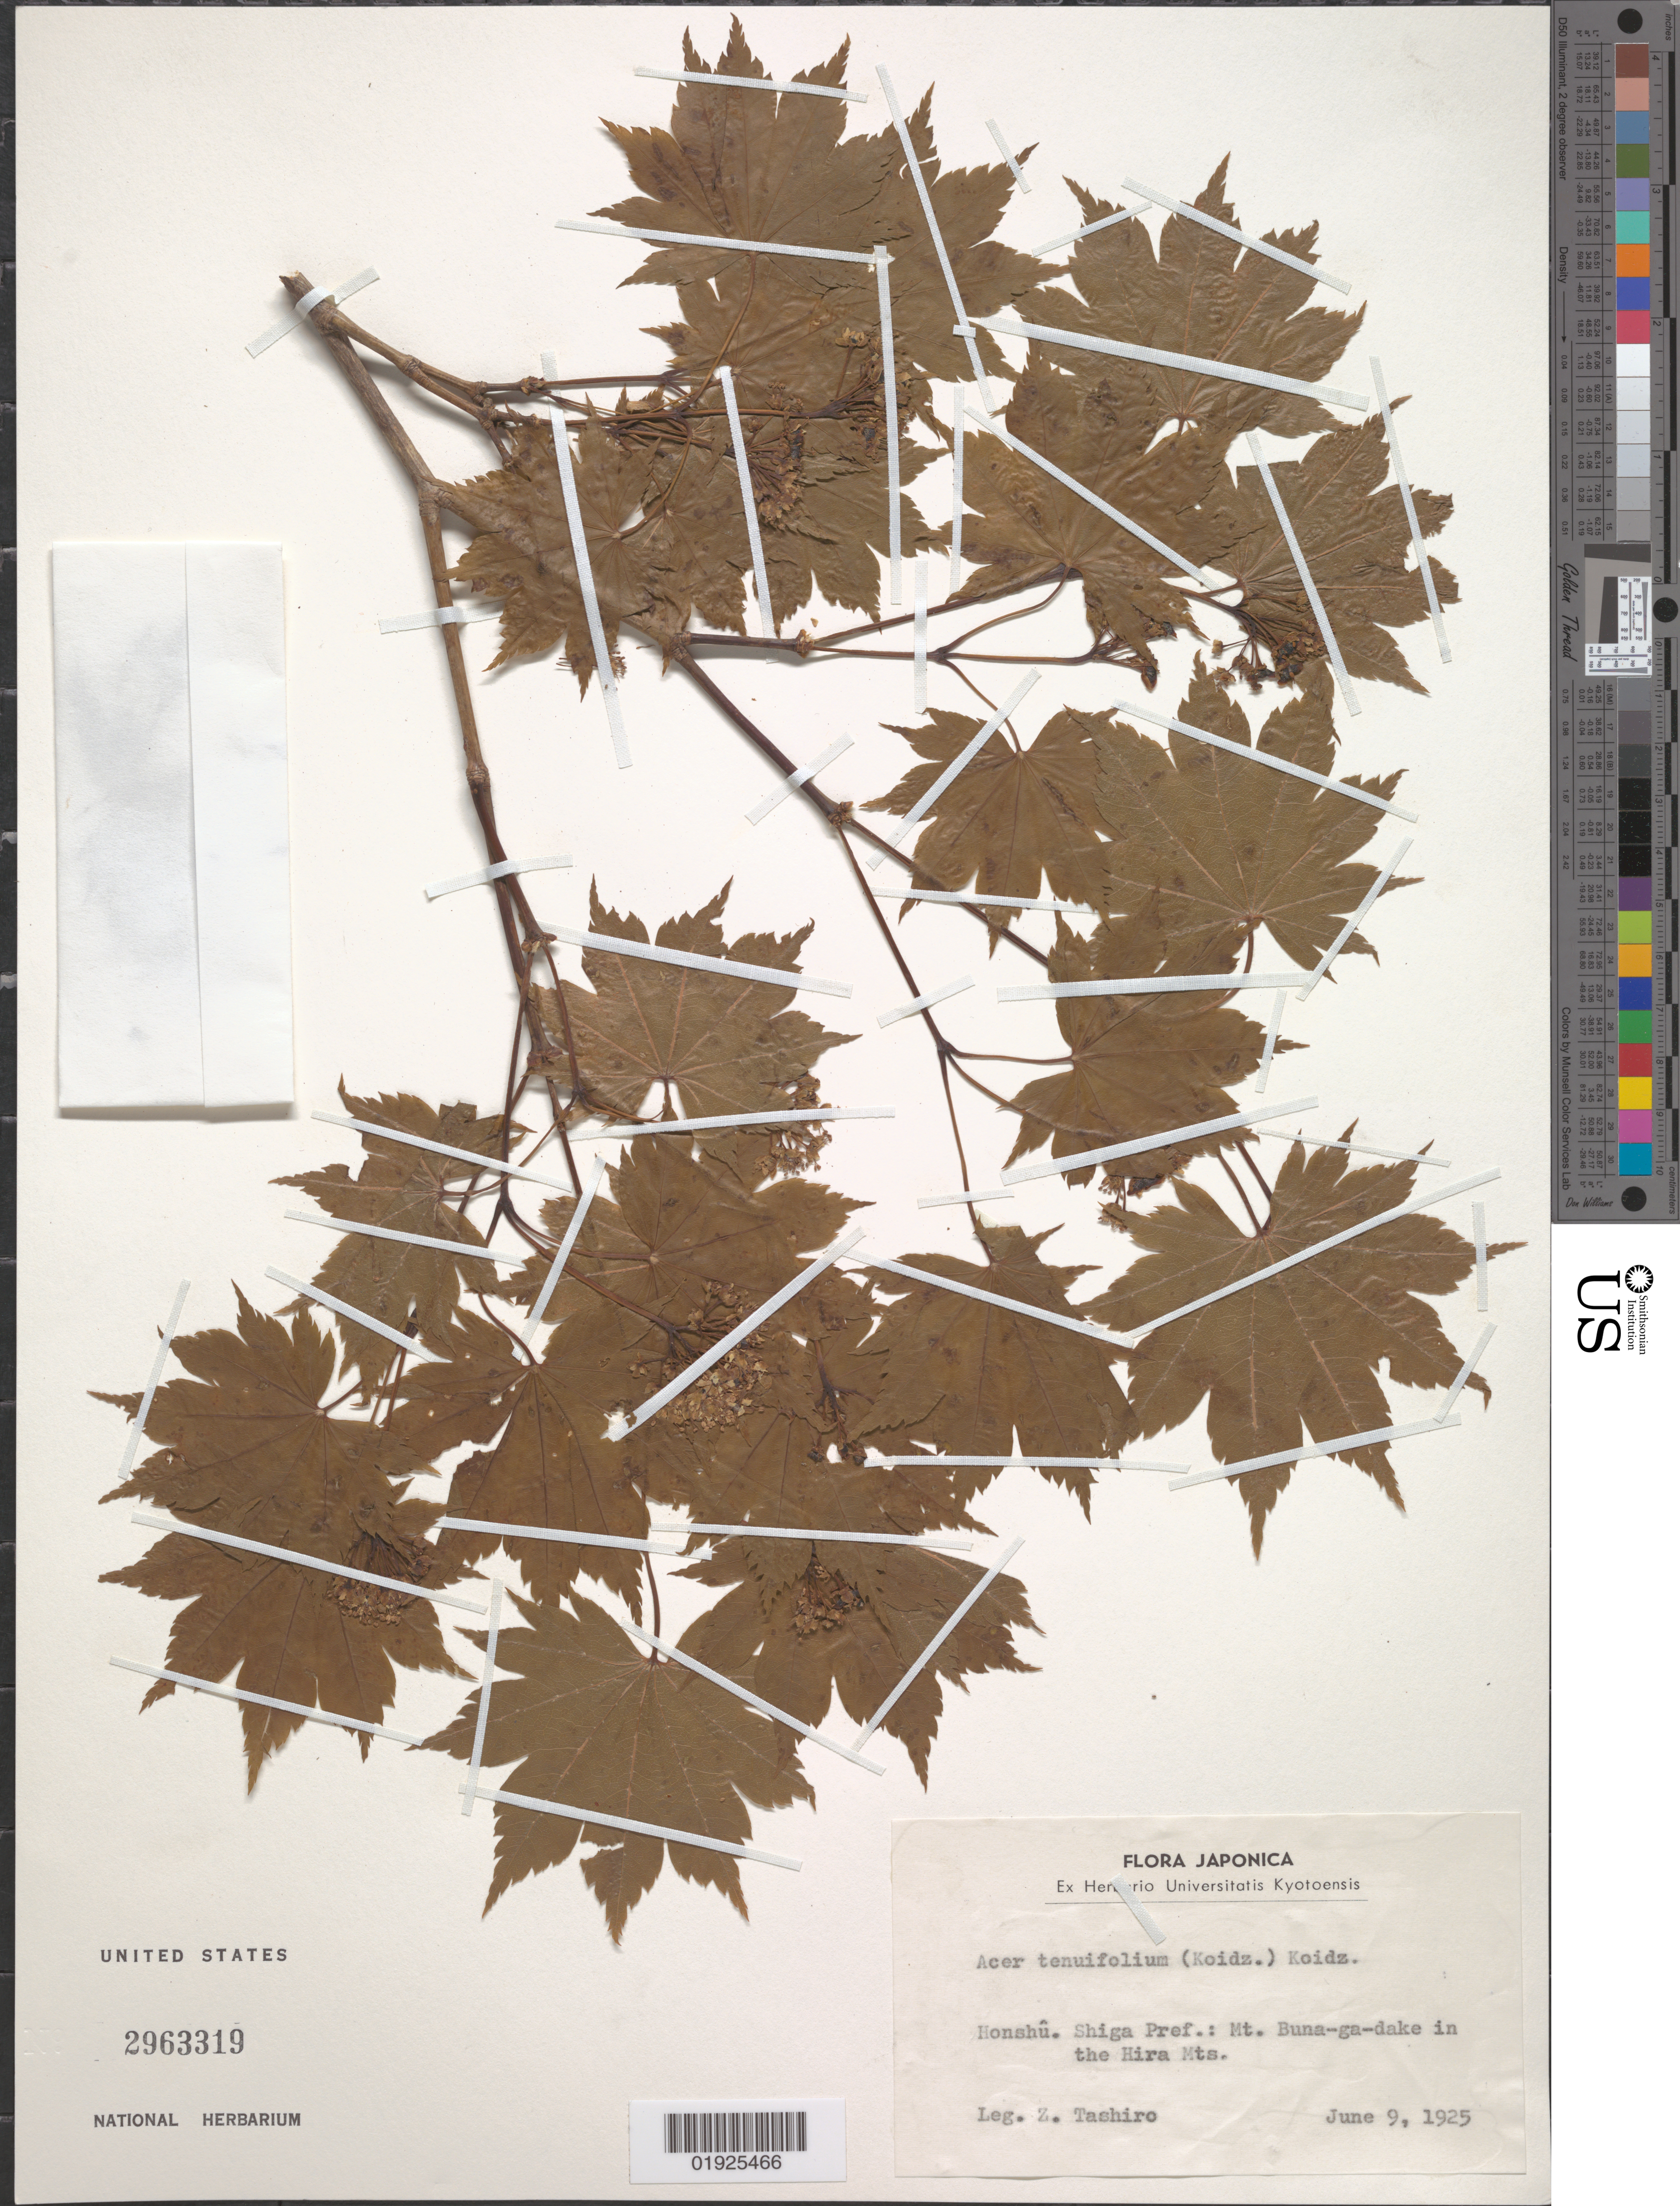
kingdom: Plantae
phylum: Tracheophyta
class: Magnoliopsida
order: Sapindales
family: Sapindaceae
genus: Acer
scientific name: Acer tenuifolium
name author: (Koidz.) Koidz.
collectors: Z. Tashiro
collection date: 1925-06-09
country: Japan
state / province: Siga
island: Honshu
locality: Mt. Buna-ga-dake in the Hira Mts.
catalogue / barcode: US 2963319